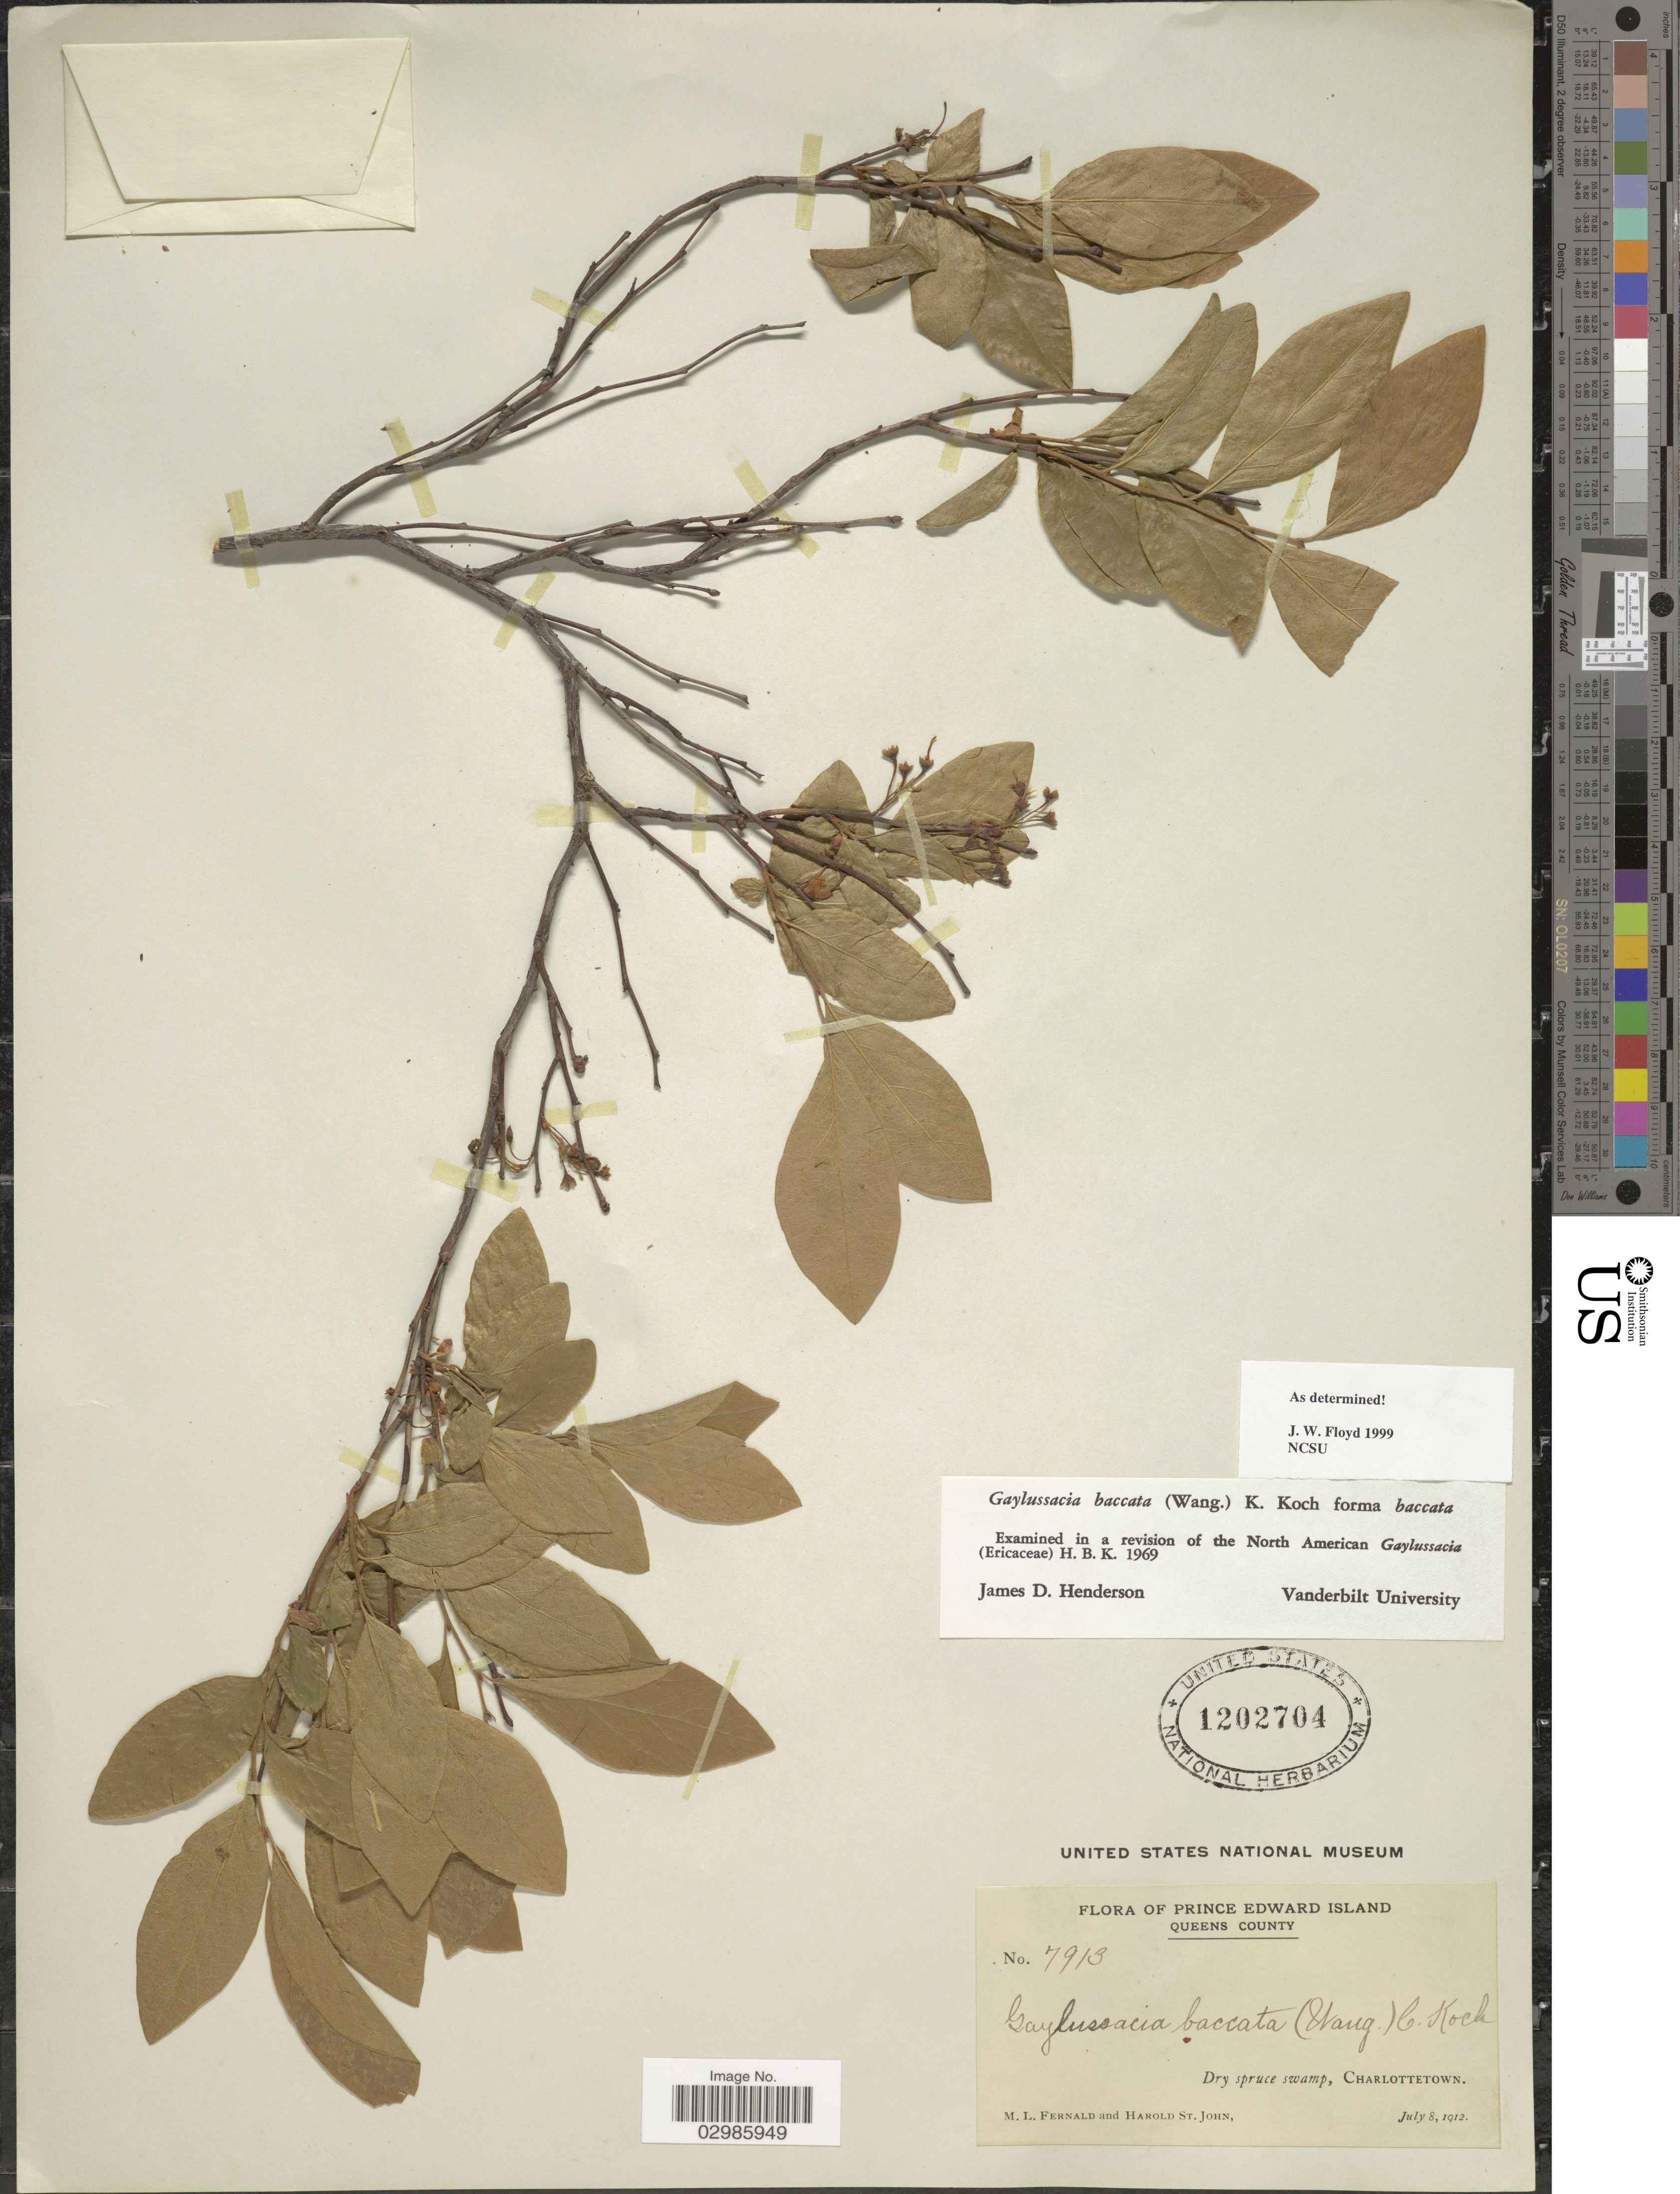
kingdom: Plantae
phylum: Tracheophyta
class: Magnoliopsida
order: Ericales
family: Ericaceae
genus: Gaylussacia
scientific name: Gaylussacia baccata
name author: (Wangenh.) K. Koch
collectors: M. L. Fernald & H. St. John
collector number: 7913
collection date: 1912-07-08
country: Canada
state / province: Prince Edward Island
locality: Queens County. Charlottetown.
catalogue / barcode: US 1202704